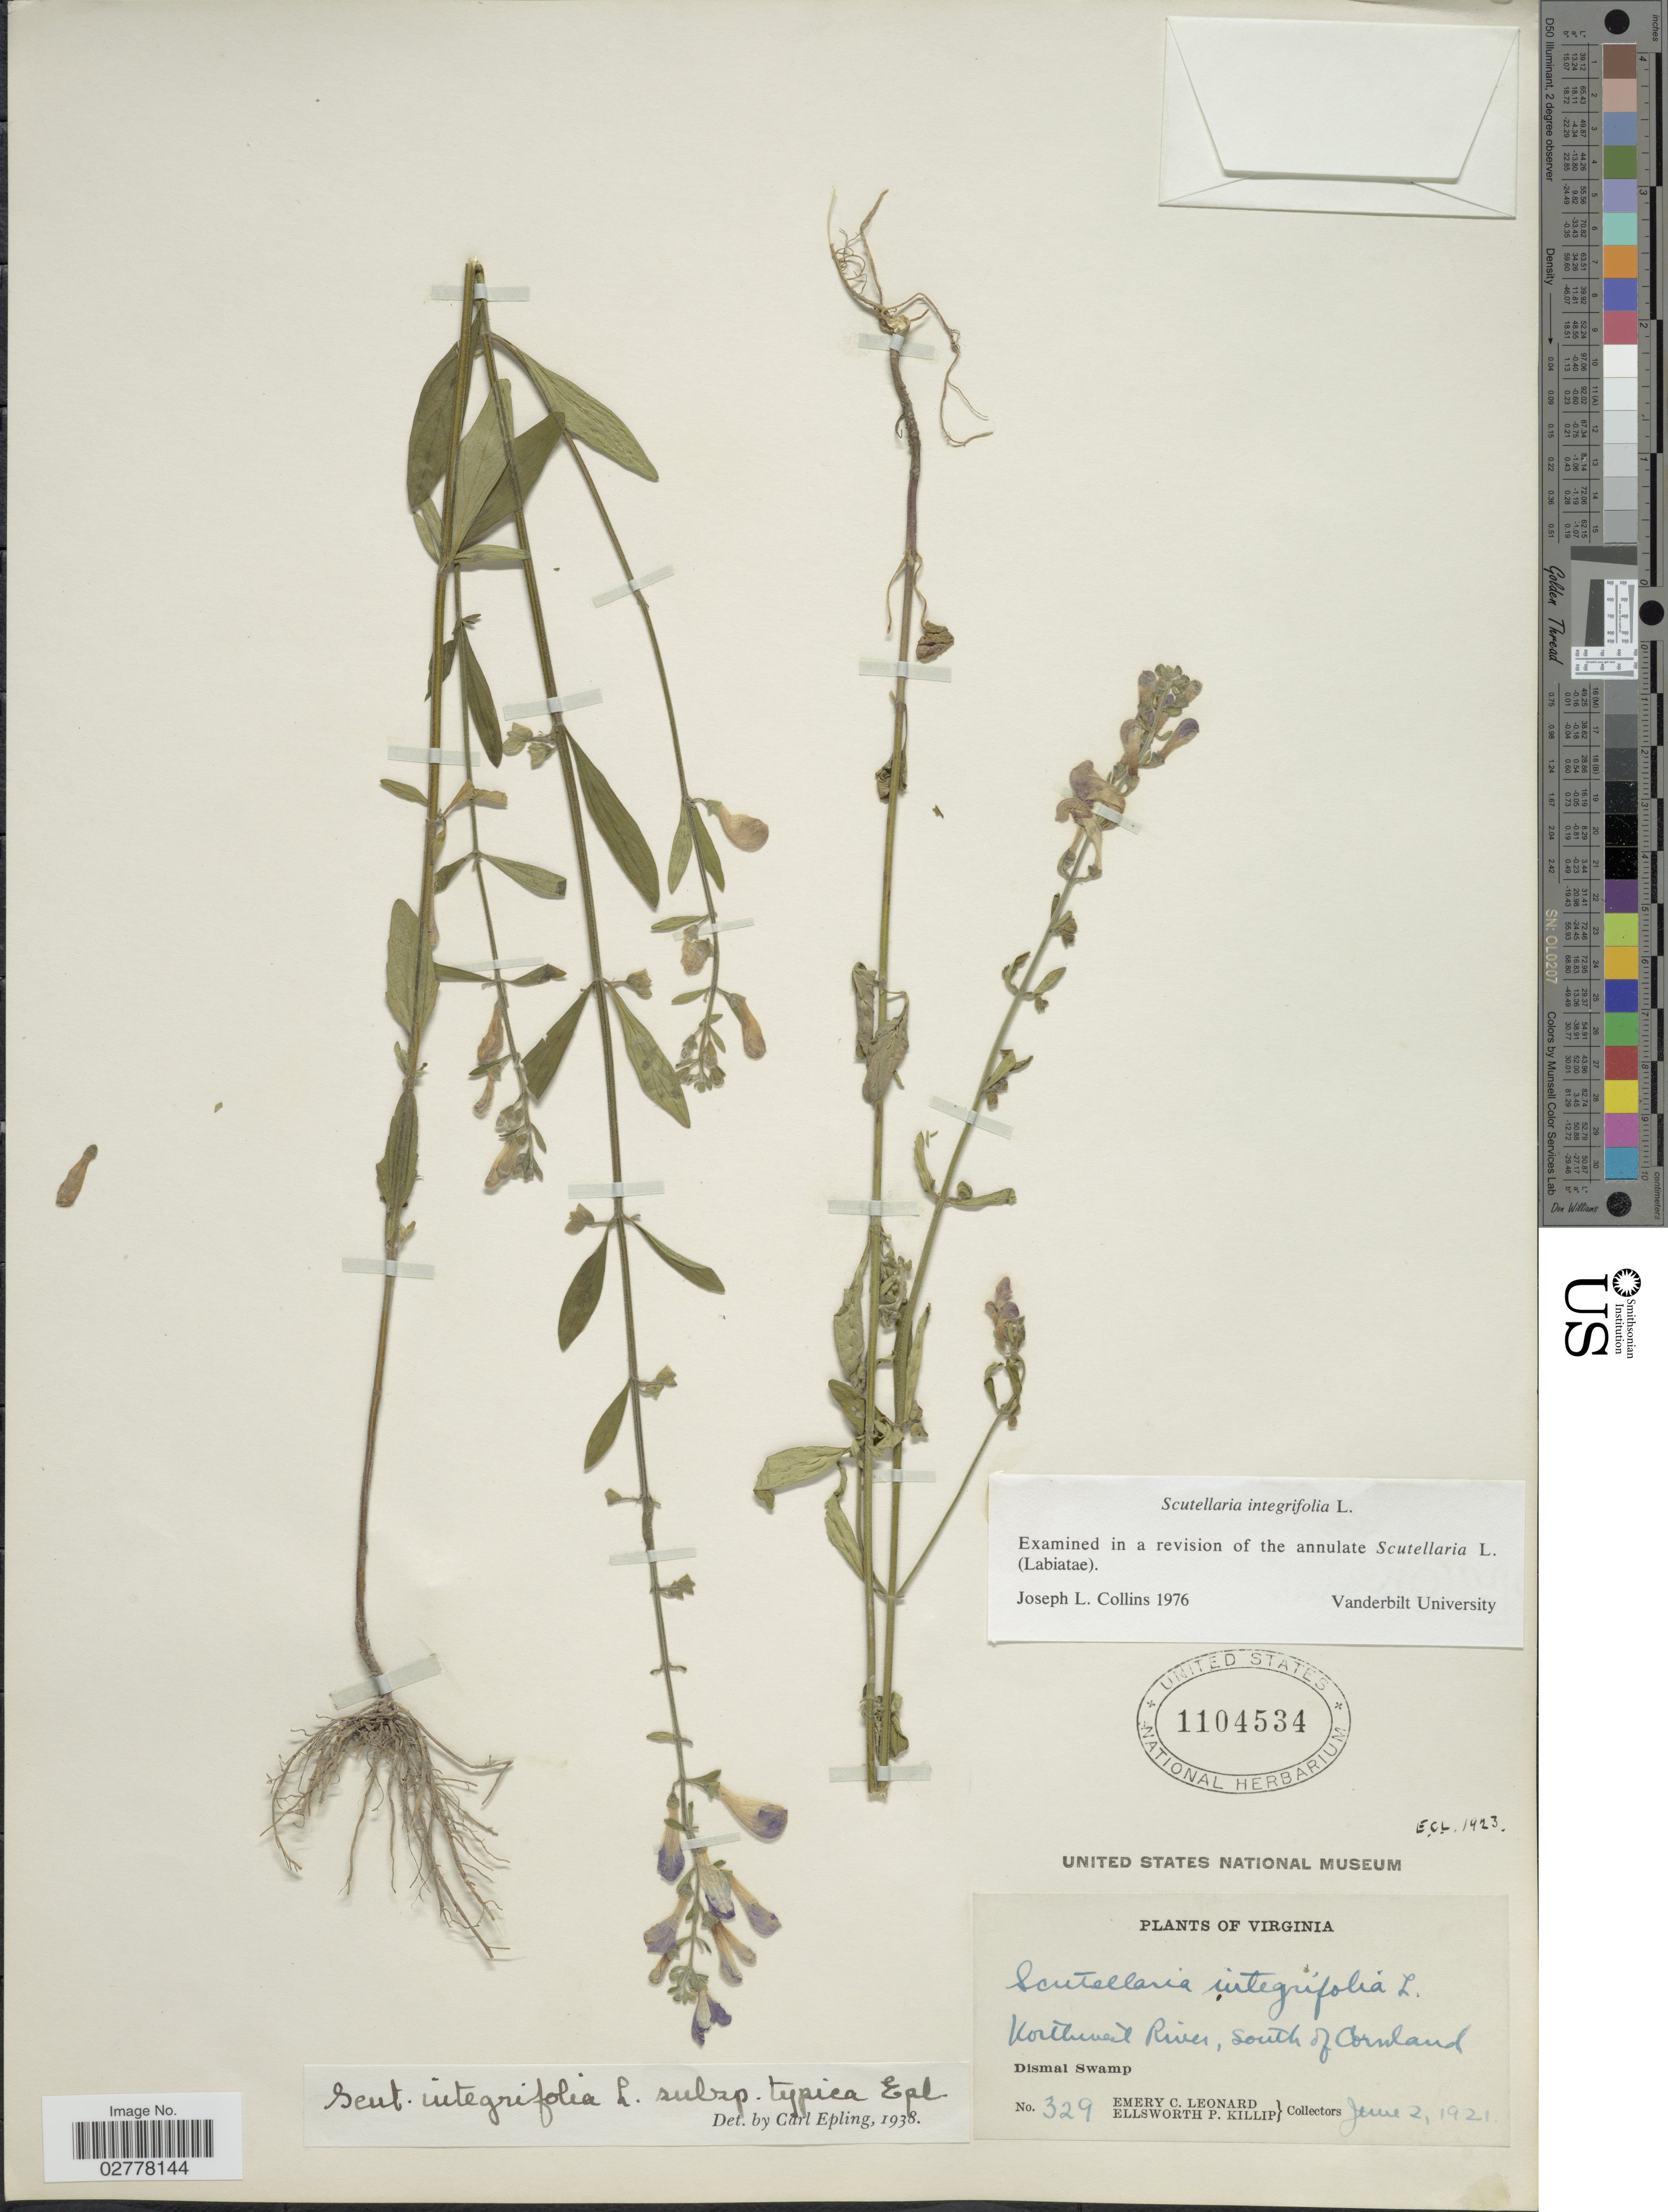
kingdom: Plantae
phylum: Tracheophyta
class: Magnoliopsida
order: Lamiales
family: Lamiaceae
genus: Scutellaria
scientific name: Scutellaria integrifolia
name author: L.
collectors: E. C. Leonard & E. P. Killip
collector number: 329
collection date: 1921-06-02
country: United States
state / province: Virginia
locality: Northwest River, south of Cornland. Dismal Swamp.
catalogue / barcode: US 1104534